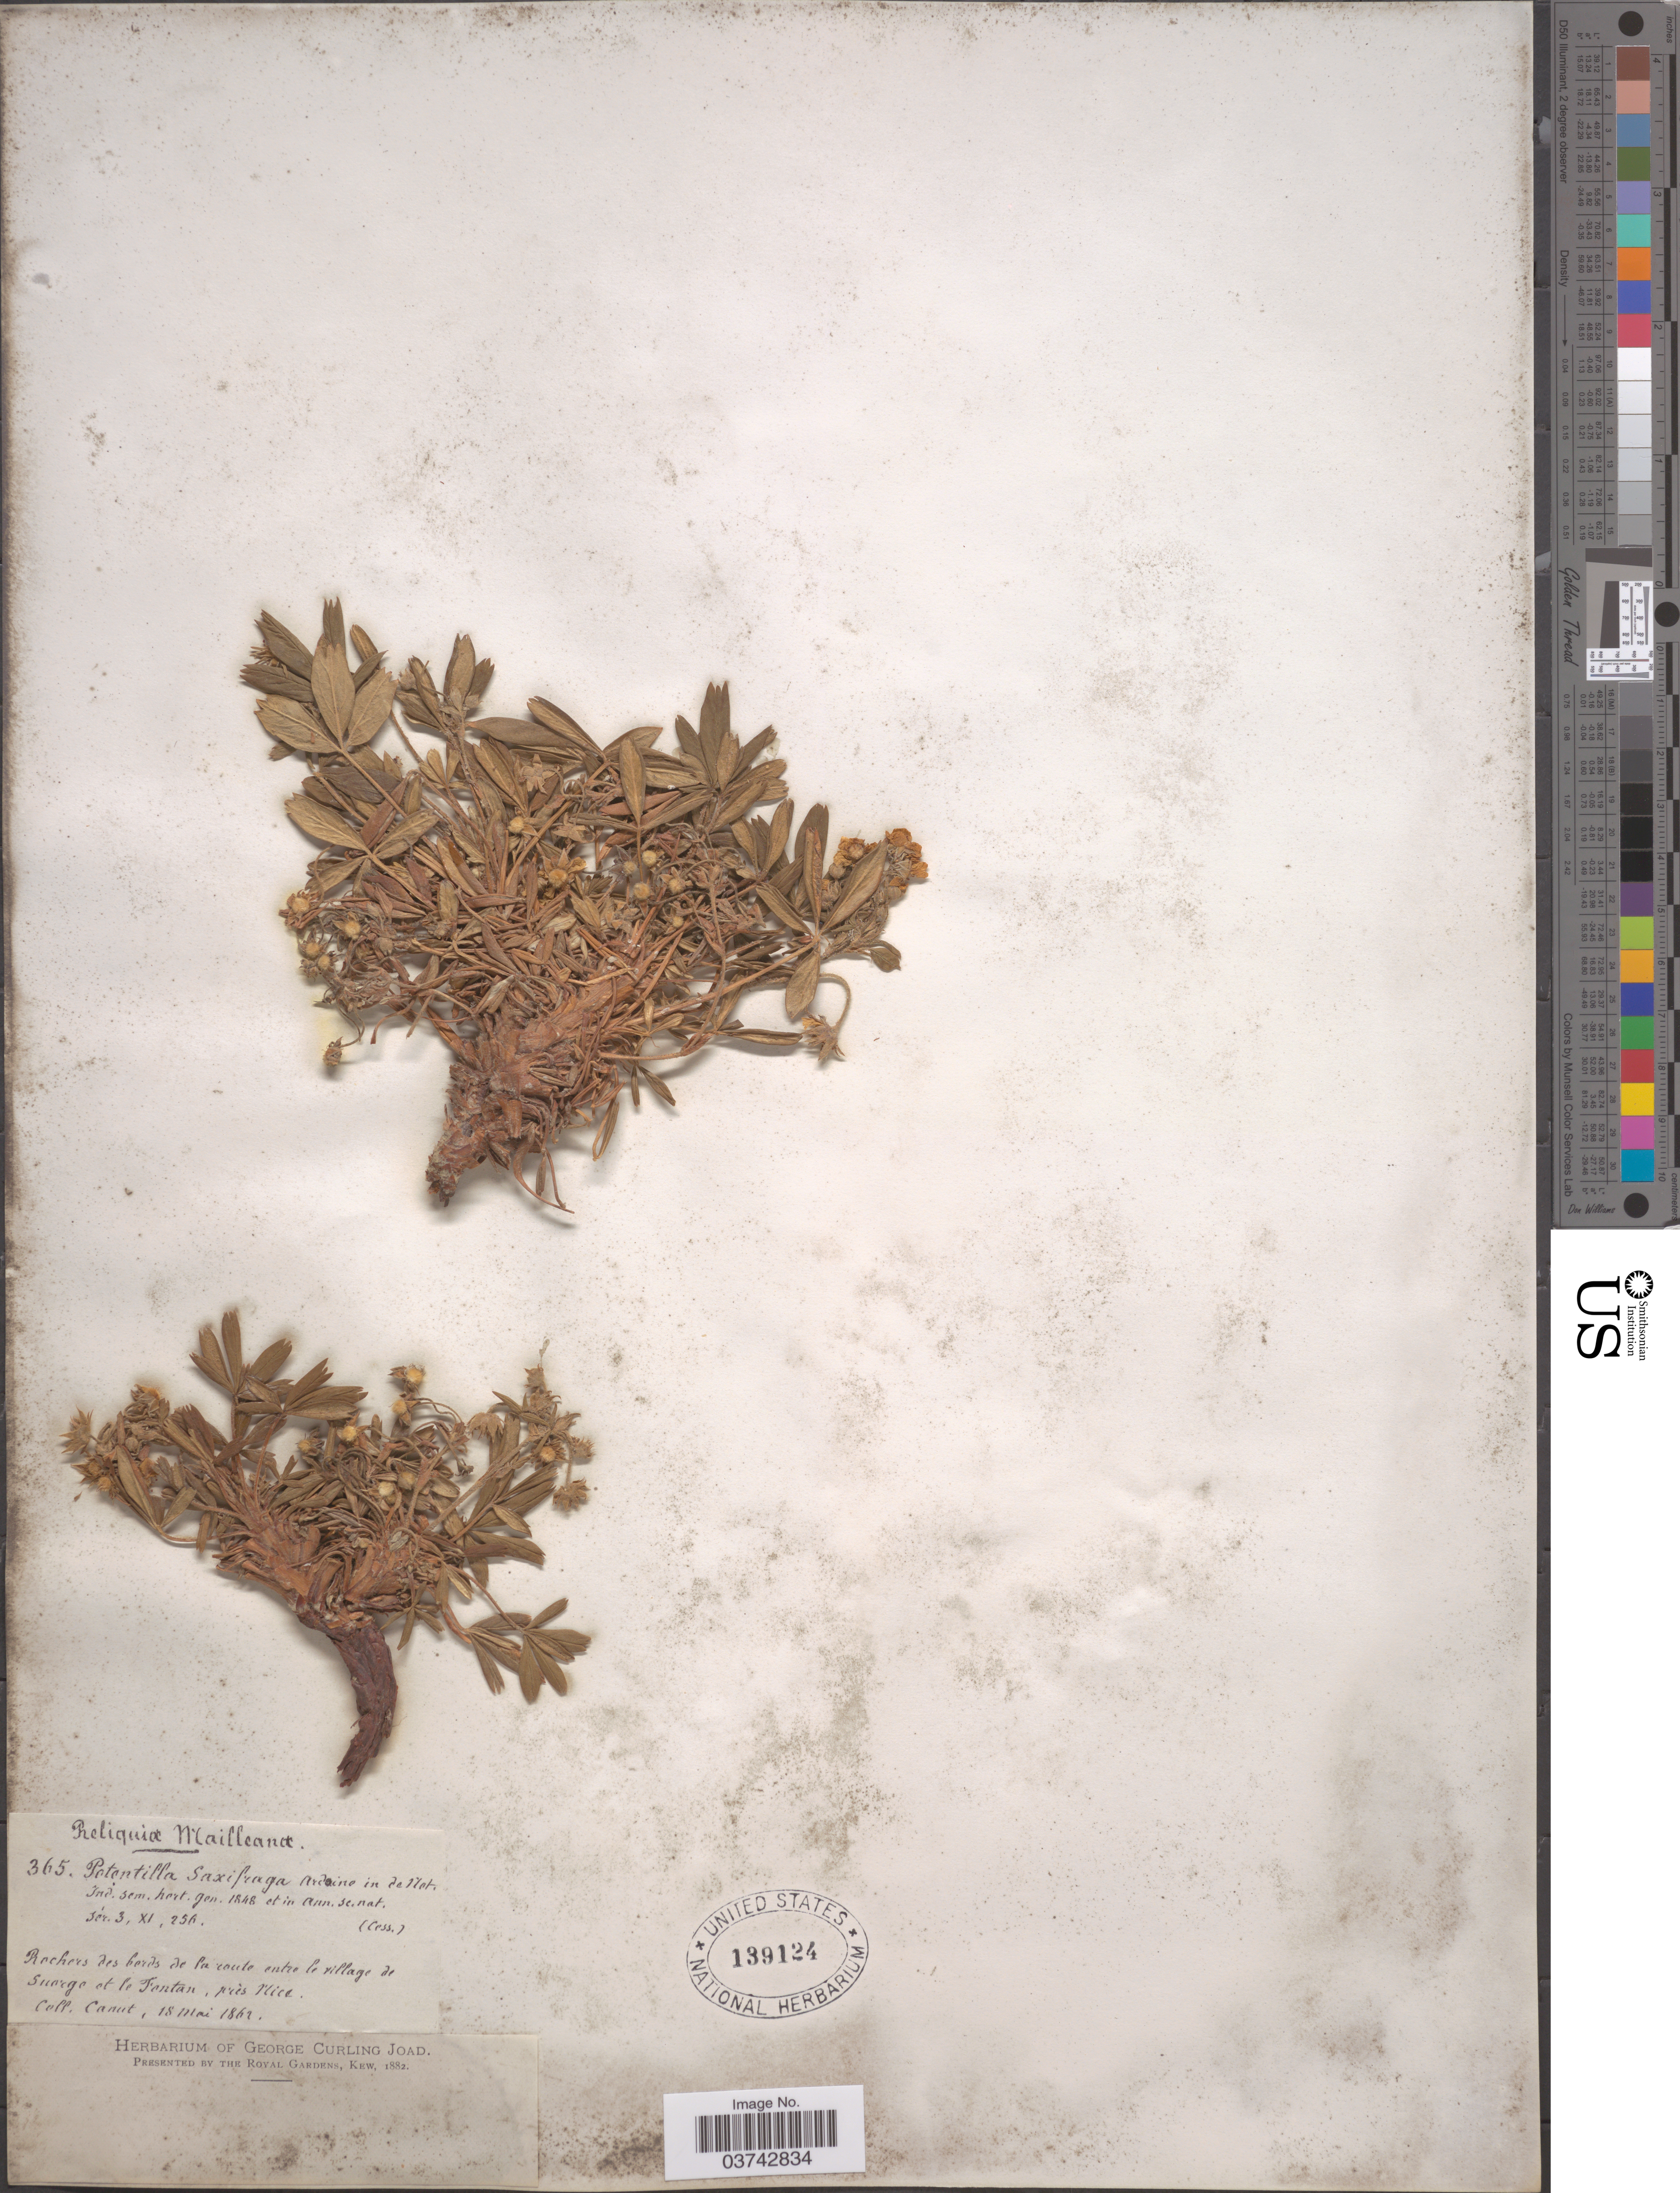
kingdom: Plantae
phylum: Tracheophyta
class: Magnoliopsida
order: Rosales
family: Rosaceae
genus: Potentilla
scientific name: Potentilla saxifraga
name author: Ardoino ex De Not.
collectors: Canut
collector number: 365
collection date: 1862-05-15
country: France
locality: Rochers des bords de la route entre le village de Saorge et le Fontan, près Nice.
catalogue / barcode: US 139124